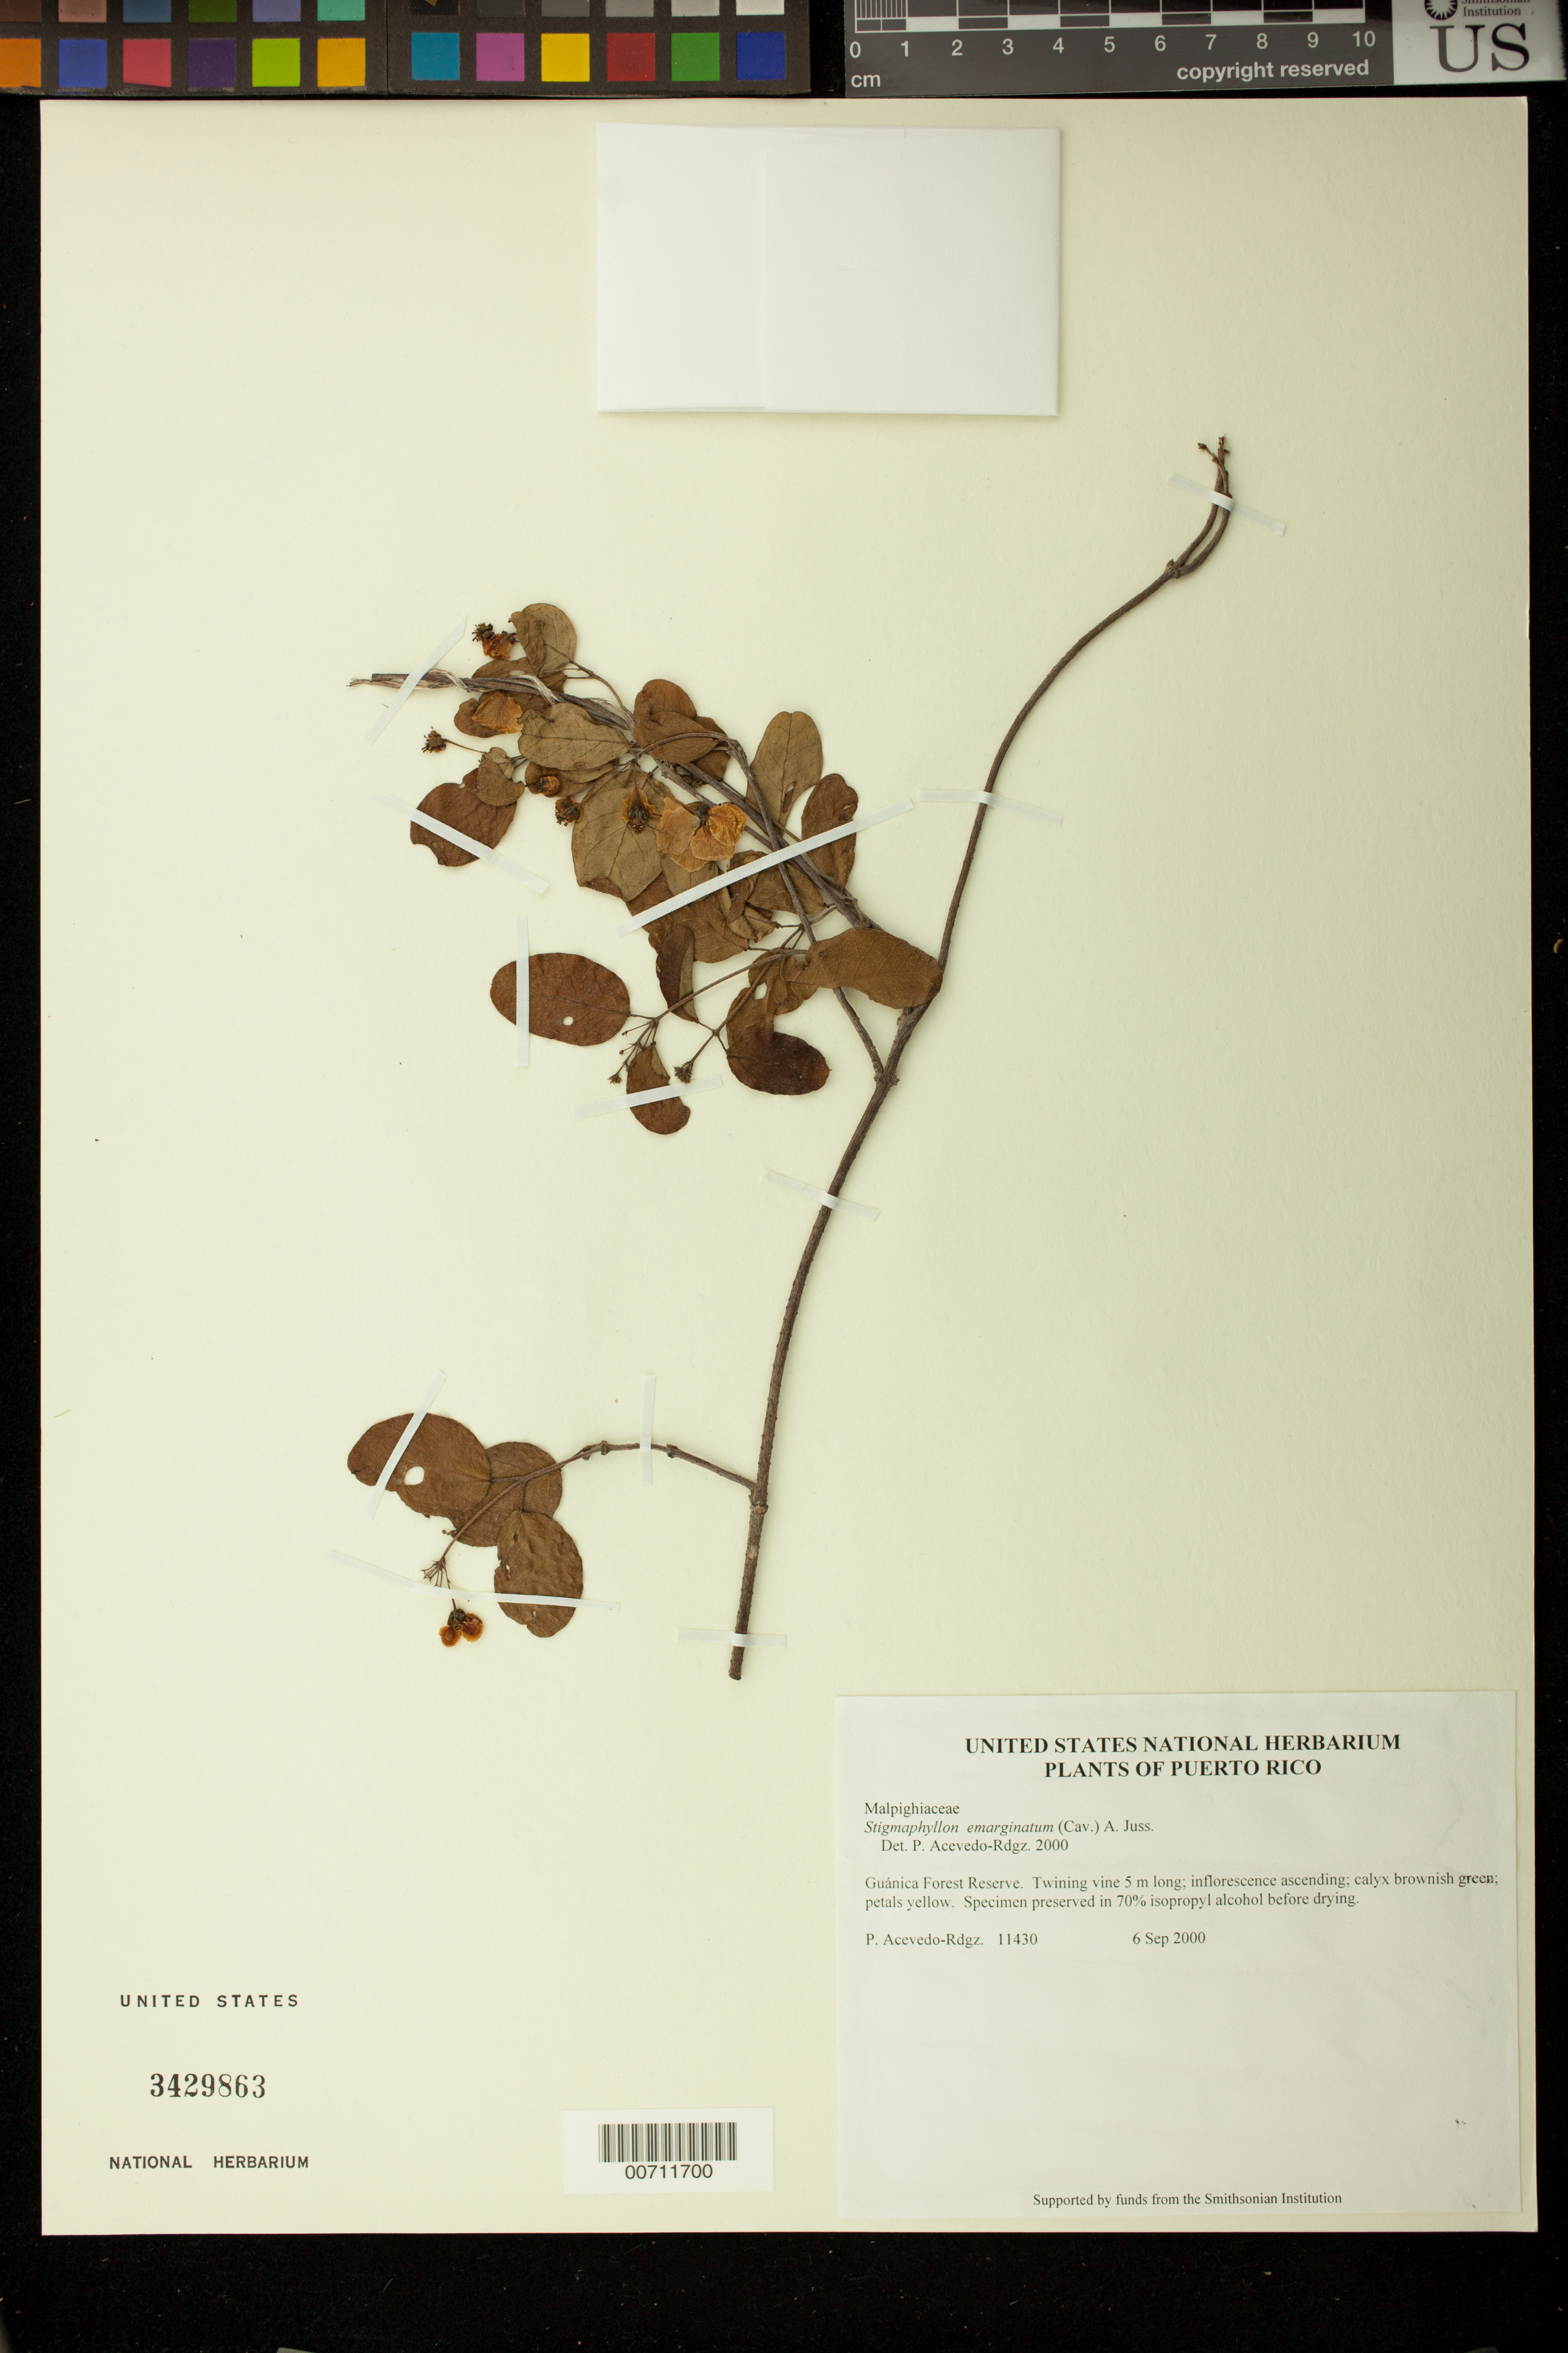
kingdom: Plantae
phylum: Tracheophyta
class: Magnoliopsida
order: Malpighiales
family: Malpighiaceae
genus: Stigmaphyllon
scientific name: Stigmaphyllon emarginatum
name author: (Cav.) A. Juss.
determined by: Acevedo-Rodríguez, P., (BOT), Smithsonian Institution - National Museum of Natural History (UNITED STATES)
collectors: P. Acevedo-Rodr.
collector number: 11430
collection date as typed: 06 Sep 2000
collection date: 2000-09-06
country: Puerto Rico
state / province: Guánica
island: Puerto Rico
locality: Guánica Forest Reserve.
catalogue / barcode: US 3429863